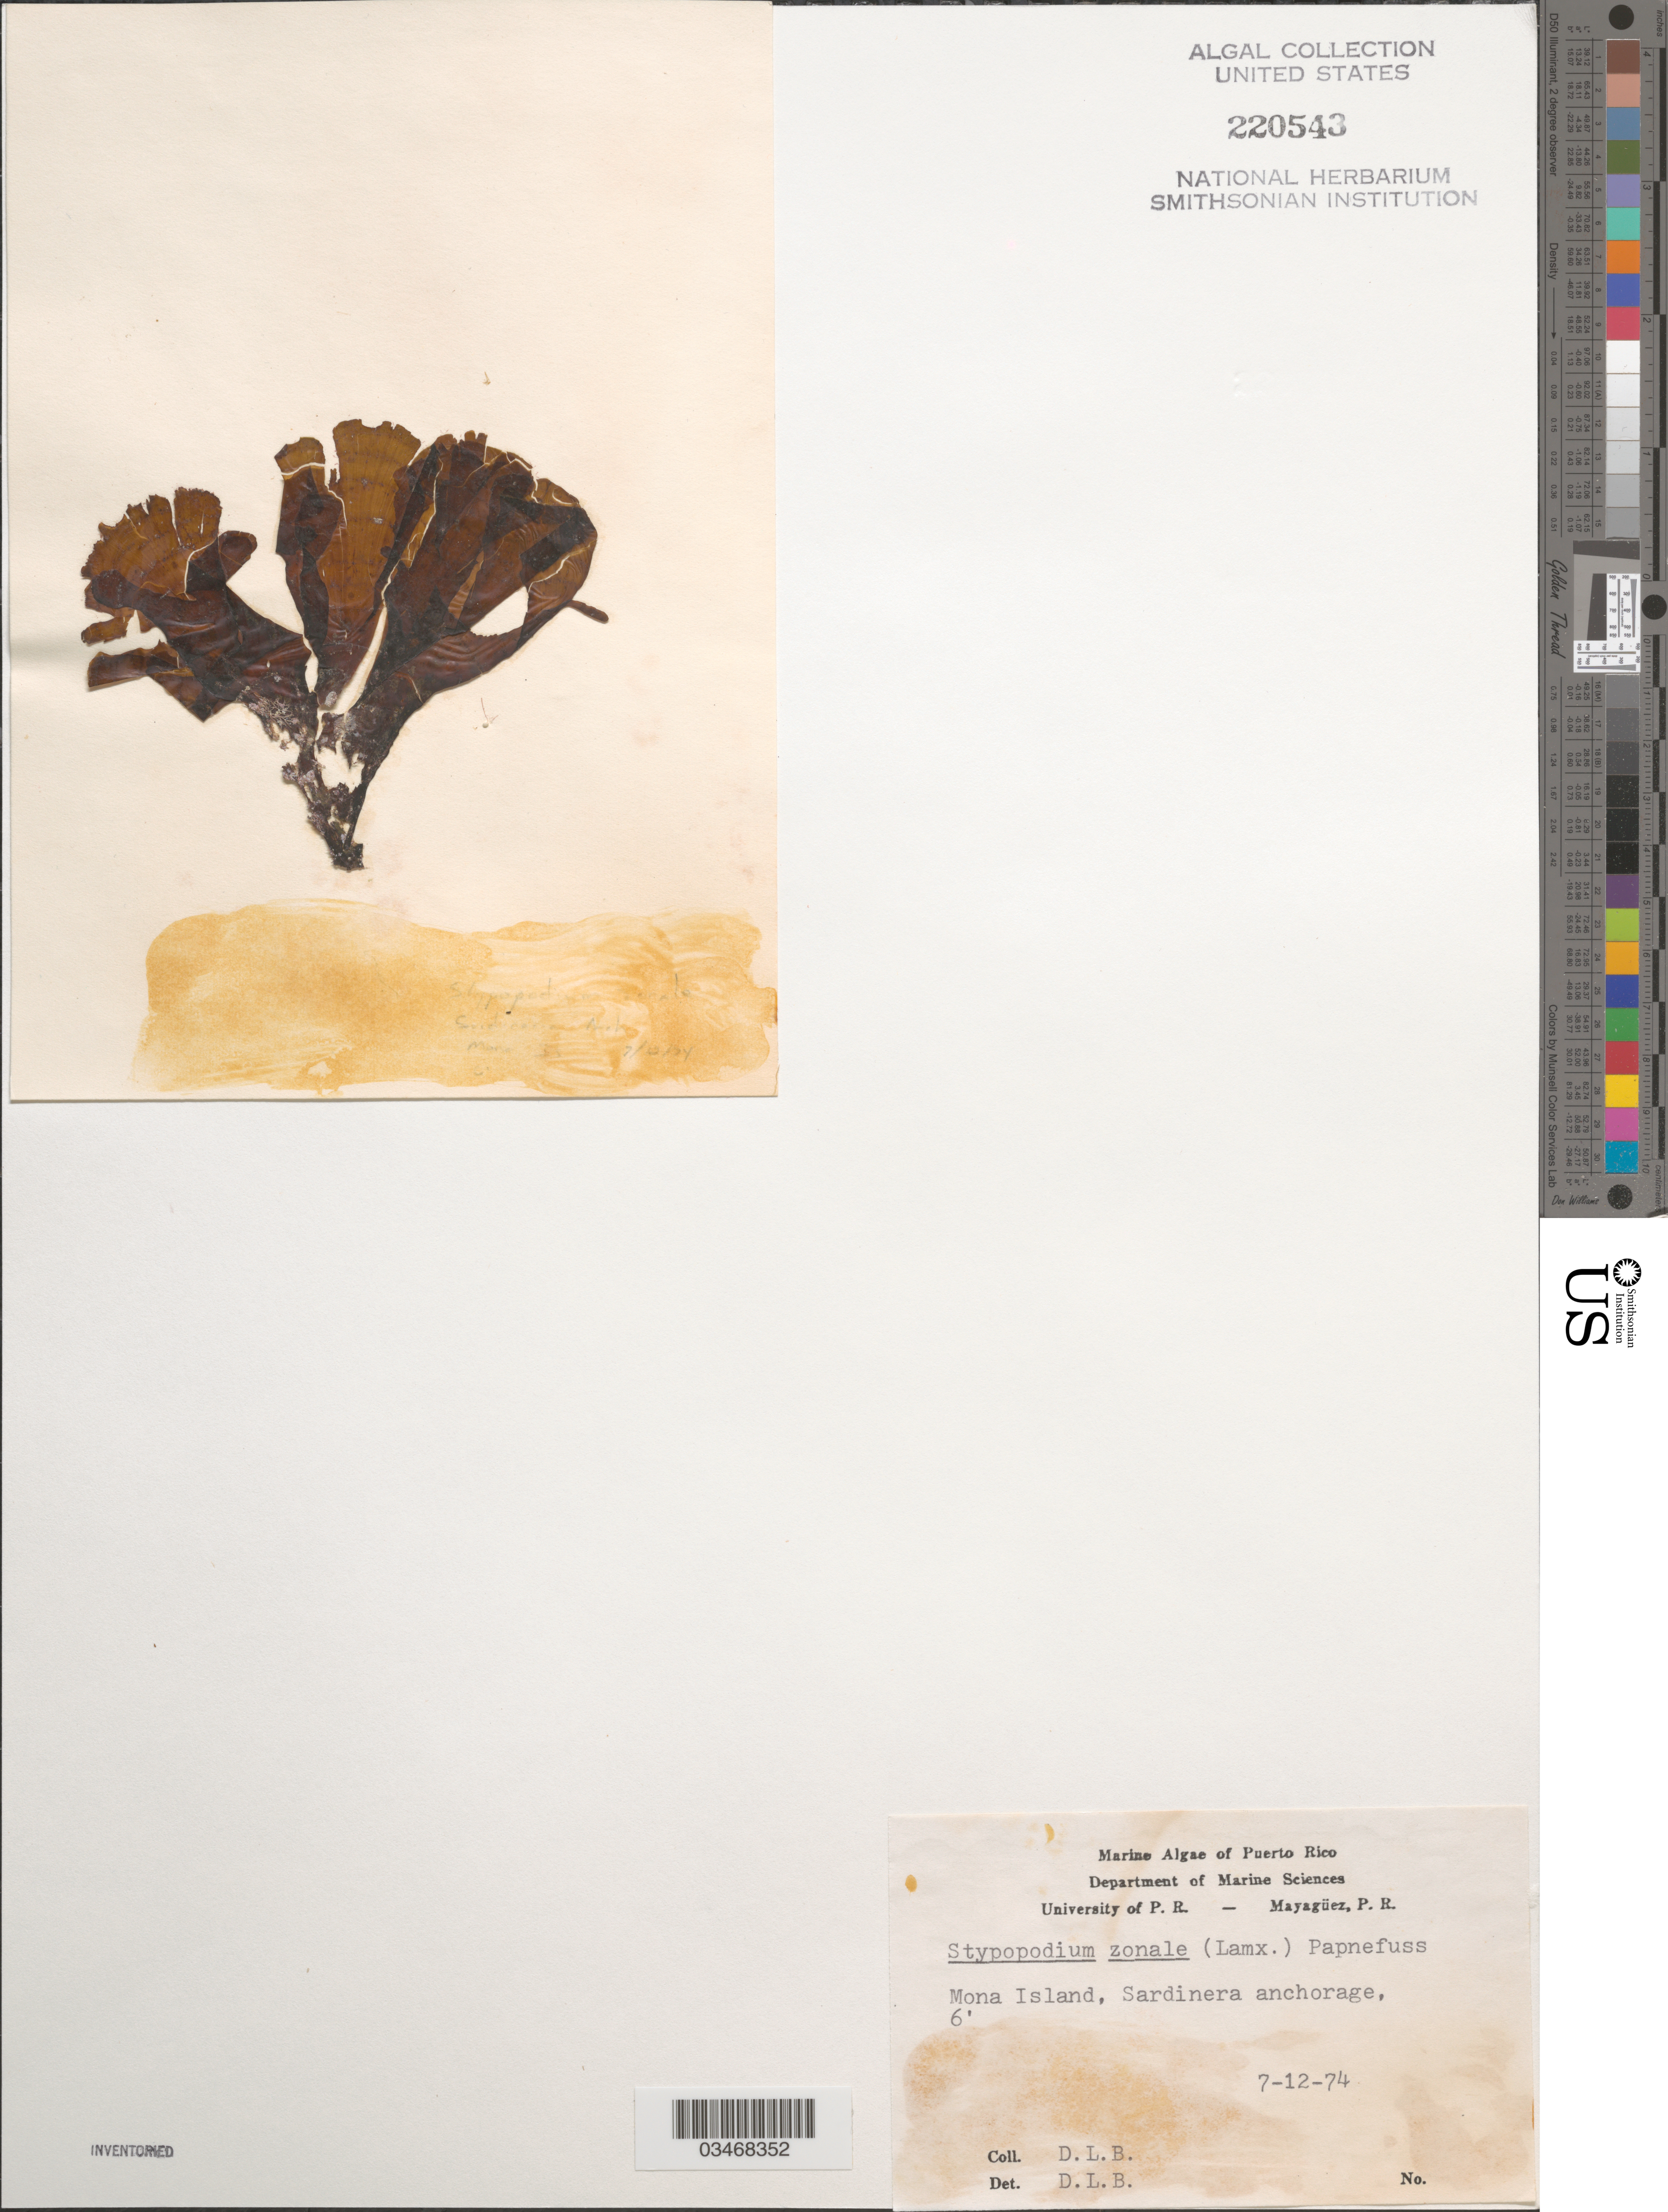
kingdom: Chromista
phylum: Ochrophyta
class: Phaeophyceae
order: Dictyotales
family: Dictyotaceae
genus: Stypopodium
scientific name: Stypopodium zonale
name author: (J.V.Lamouroux) Papenf.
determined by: Ballantine, D. L.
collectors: D.L. Ballantine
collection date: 1974-07-12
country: Puerto Rico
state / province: Mayagüez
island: Mona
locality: Sardinera anchorage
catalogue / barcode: US 220543